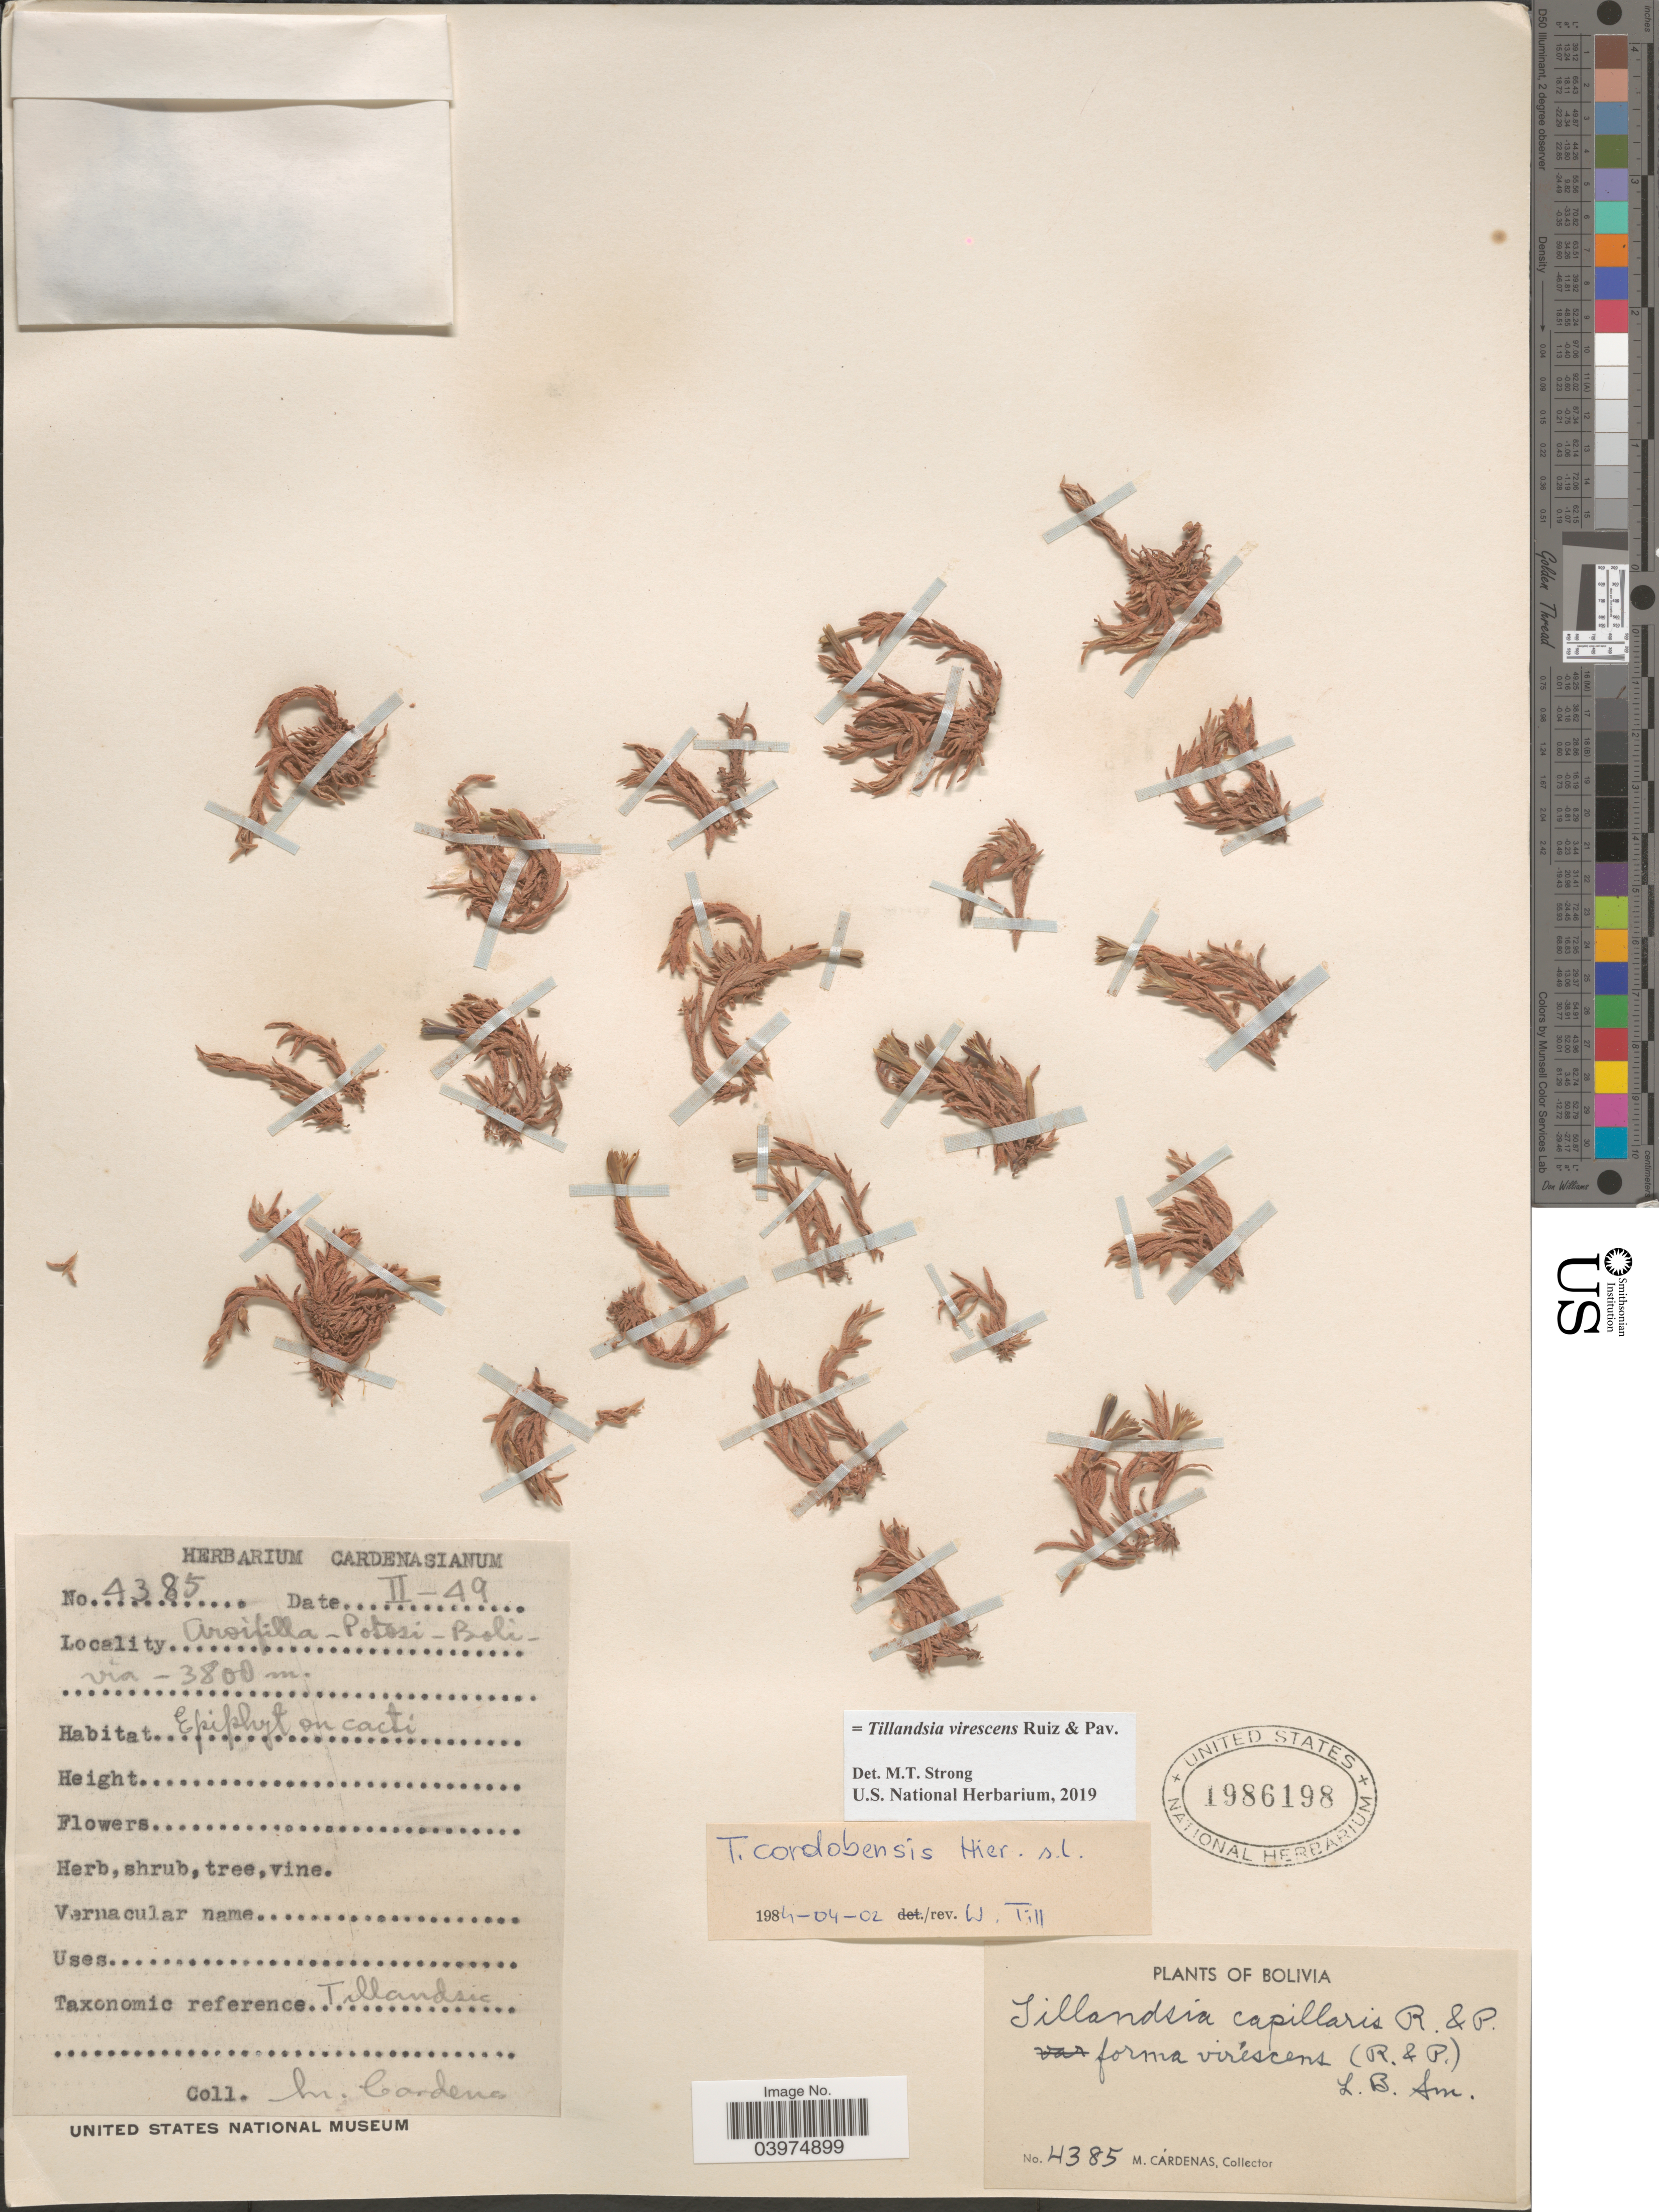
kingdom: Plantae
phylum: Tracheophyta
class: Liliopsida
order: Poales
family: Bromeliaceae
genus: Tillandsia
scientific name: Tillandsia virescens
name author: Ruiz & Pav.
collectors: M. Cárdenas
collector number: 4385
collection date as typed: Transcribed d/m/y: /2/49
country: Bolivia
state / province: Potosi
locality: Aroifilla.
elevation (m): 3800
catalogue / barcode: US 1986198